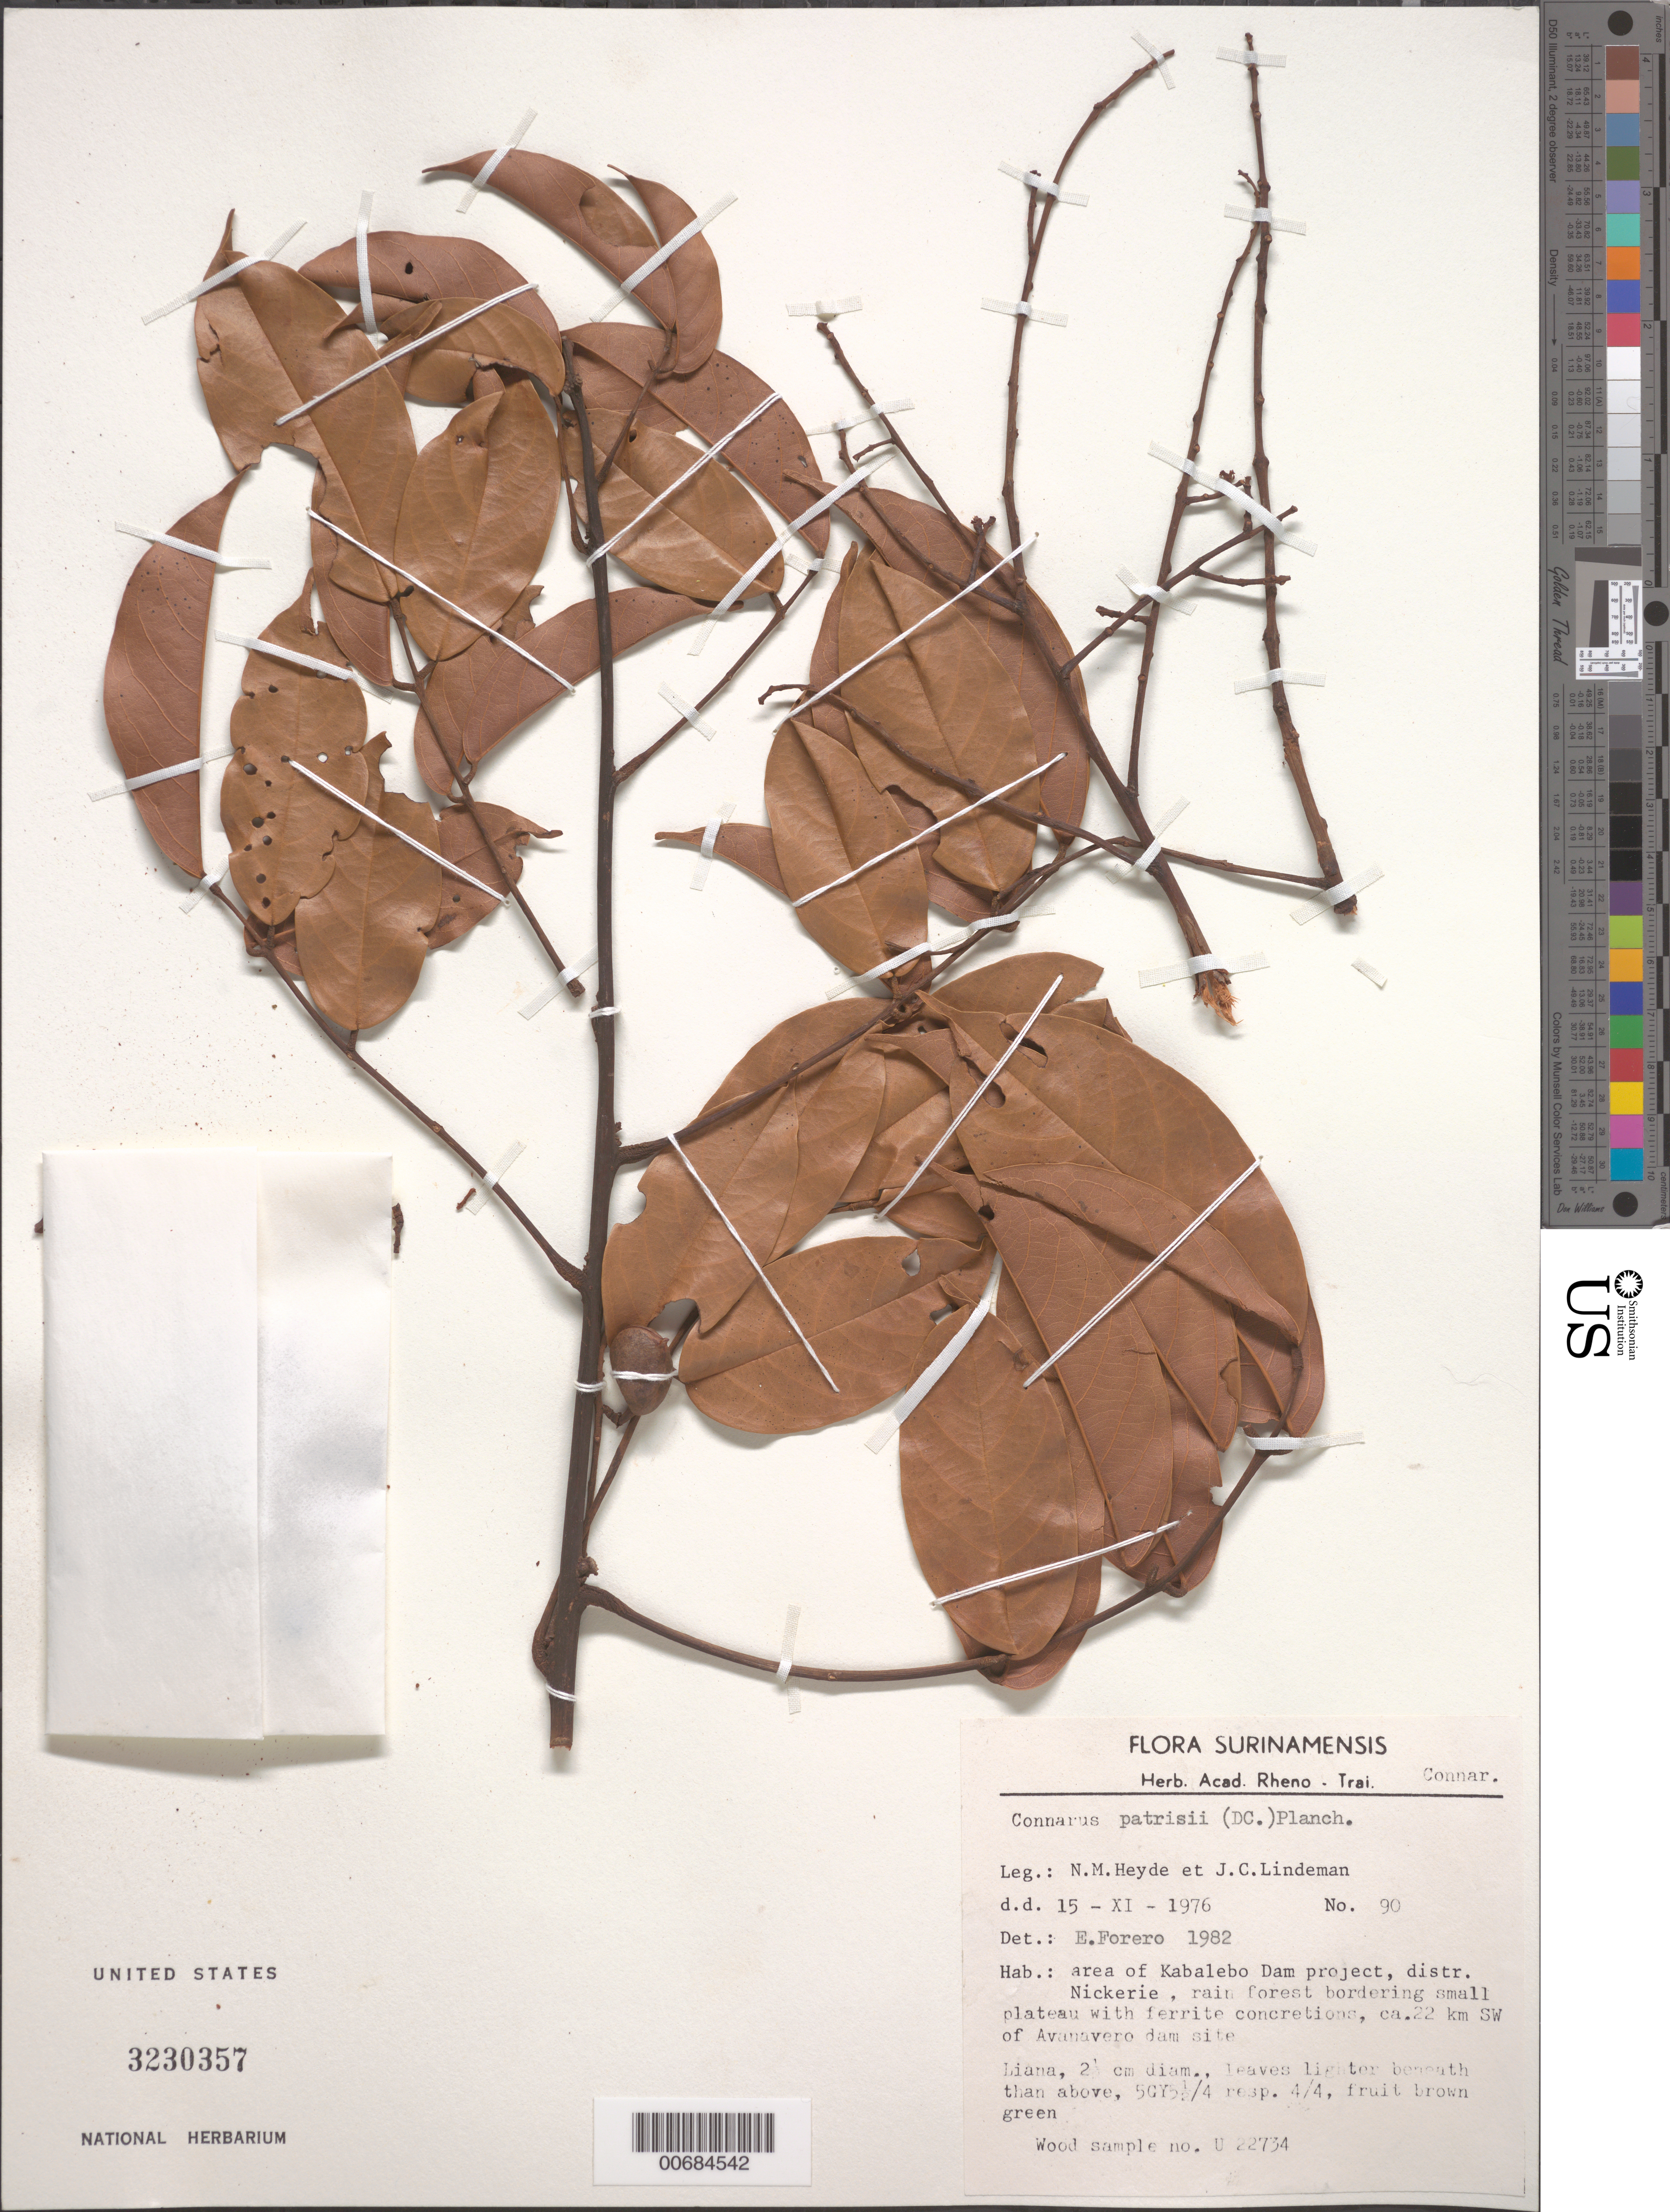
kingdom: Plantae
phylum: Tracheophyta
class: Magnoliopsida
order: Oxalidales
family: Connaraceae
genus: Connarus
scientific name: Connarus patrisii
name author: (DC.) Planch.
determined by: Forero, E.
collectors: N. M. Heyde & J. C. Lindeman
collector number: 90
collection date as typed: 15-Nov-76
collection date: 1976-11-15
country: Suriname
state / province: Nickerie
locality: Kabalebo Dam project area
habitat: Rain forest bordering small pateau with ferrite concretions, ca. 22 km SW of Avanavero dam site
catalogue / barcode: US 3230357